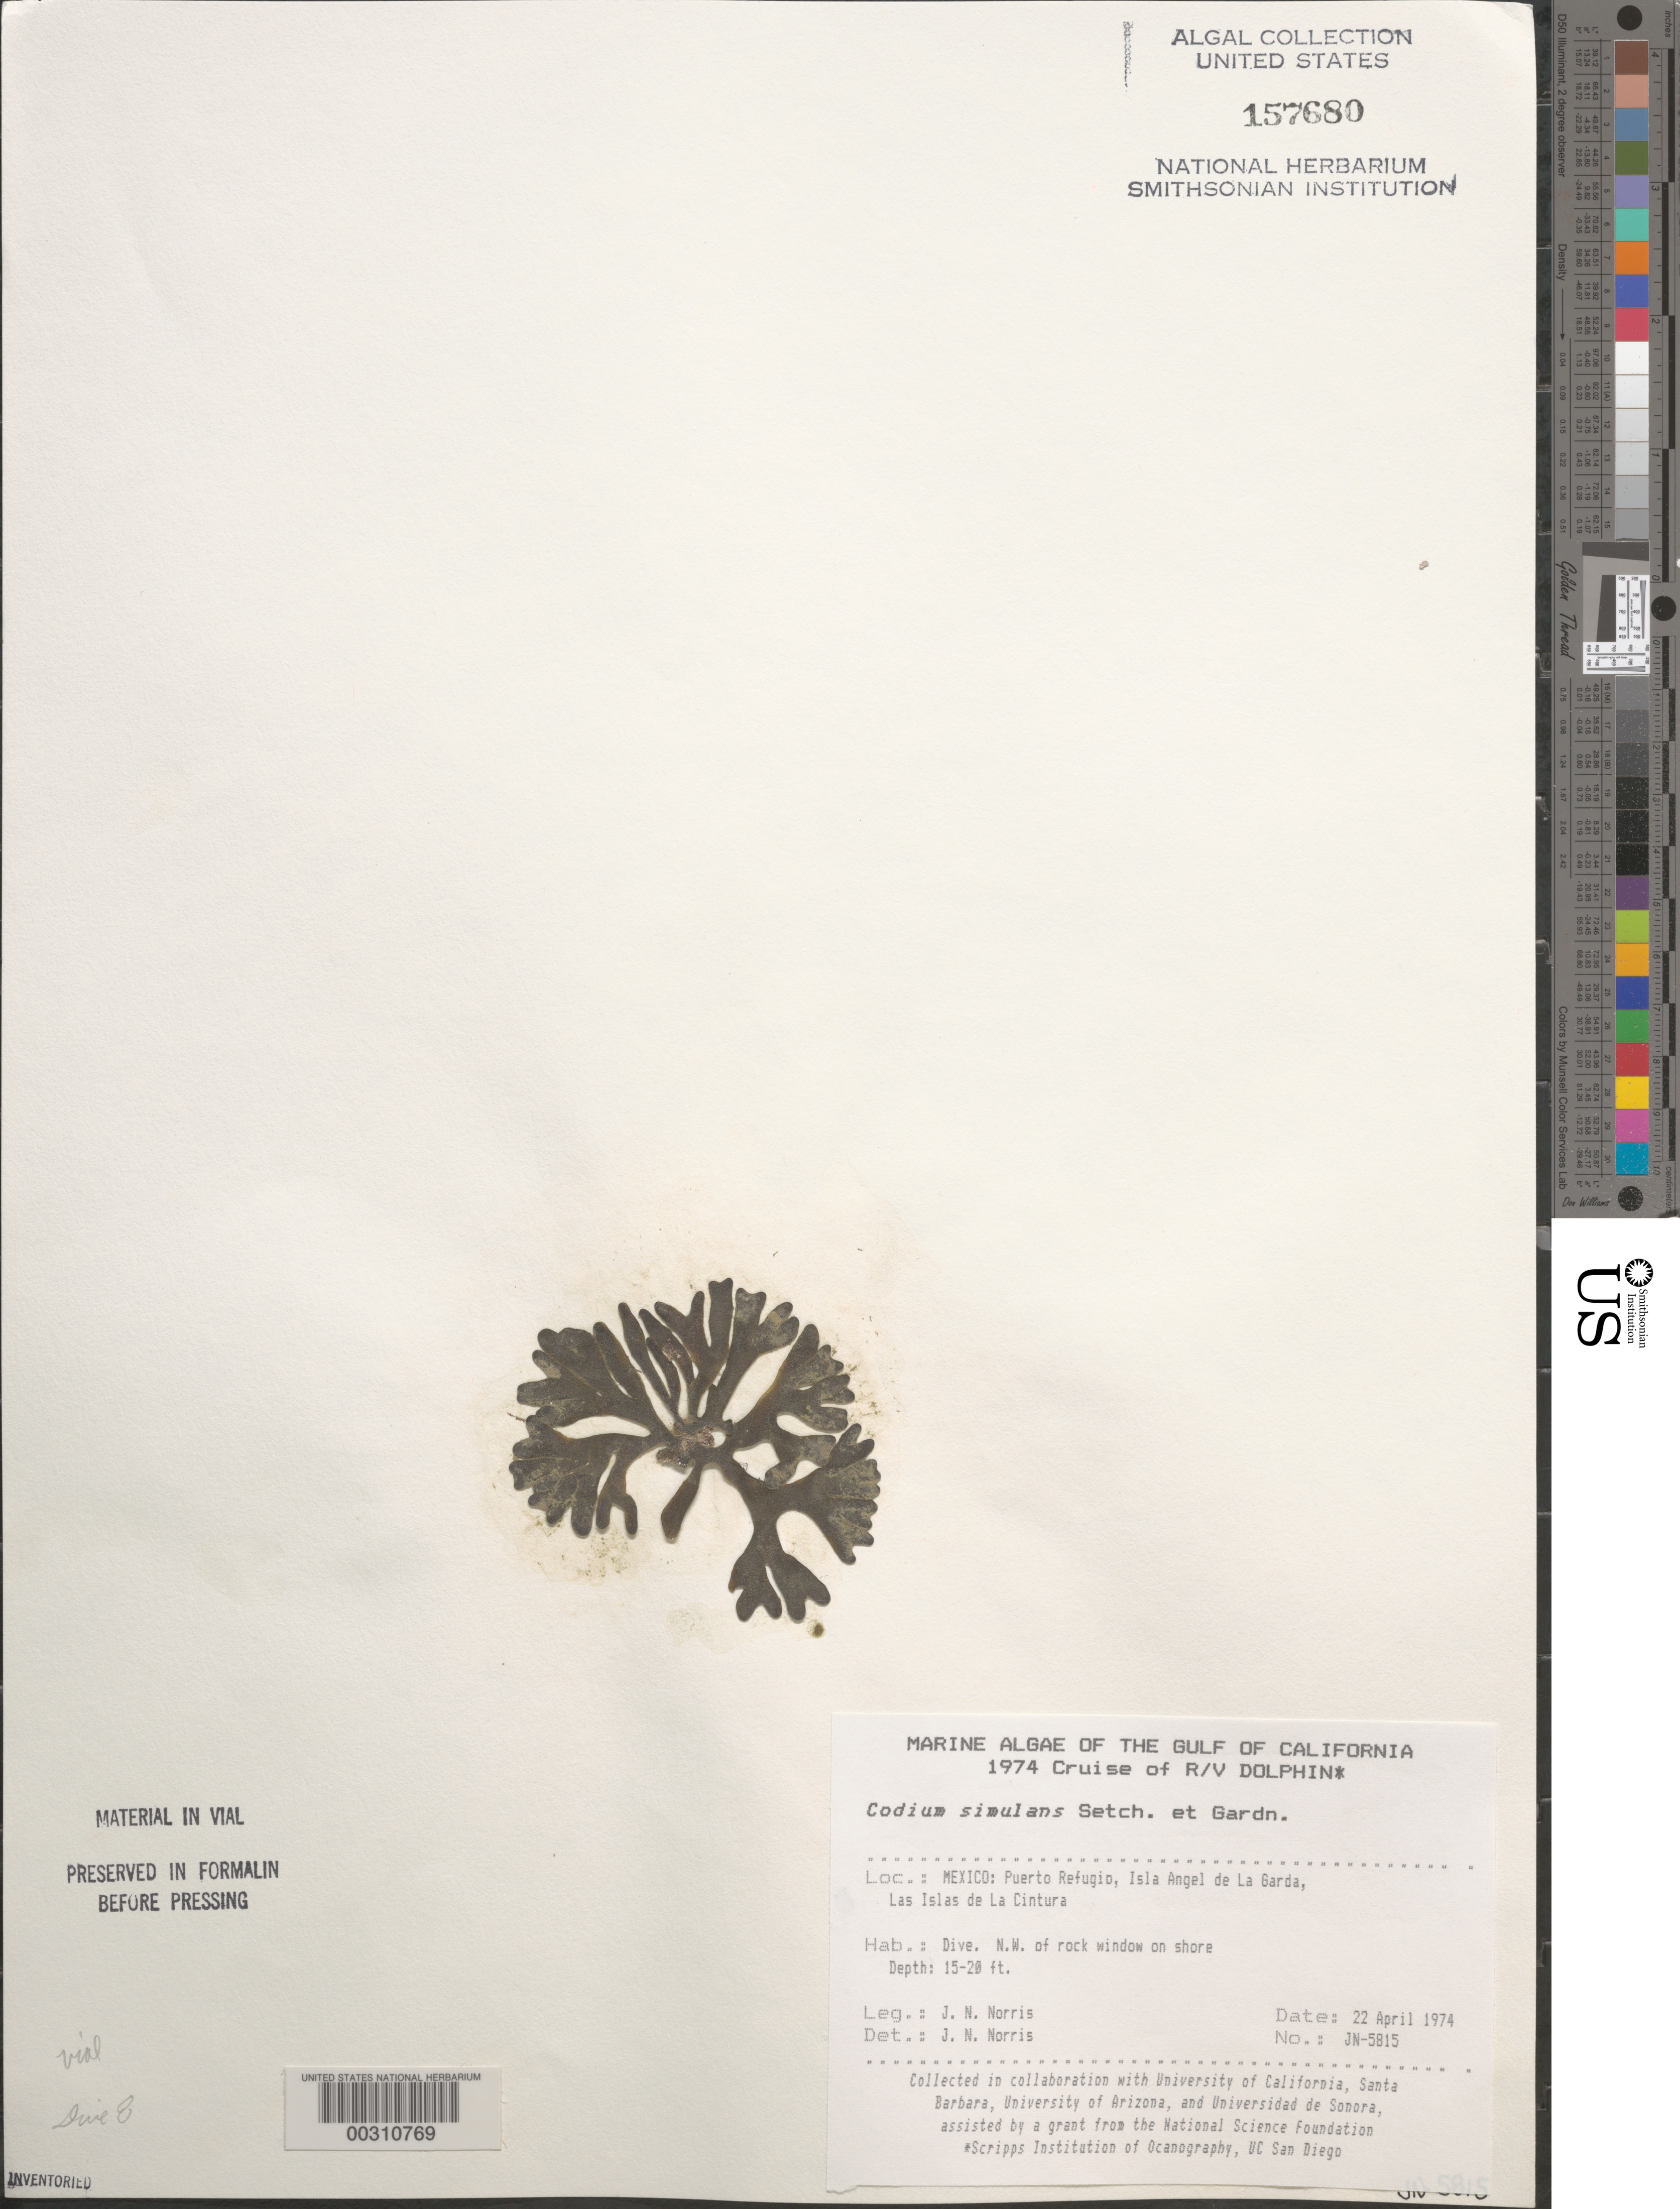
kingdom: Plantae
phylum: Chlorophyta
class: Ulvophyceae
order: Bryopsidales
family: Codiaceae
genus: Codium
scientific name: Codium simulans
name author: Setch. & N.L. Gardner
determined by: Norris, James N.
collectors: J. N. Norris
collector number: JN-5815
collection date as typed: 22 Apr 1974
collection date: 1974-04-22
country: Mexico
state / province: Baja California Norte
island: Isla Angel de la Guarda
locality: Puerto Refugio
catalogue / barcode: US 157680